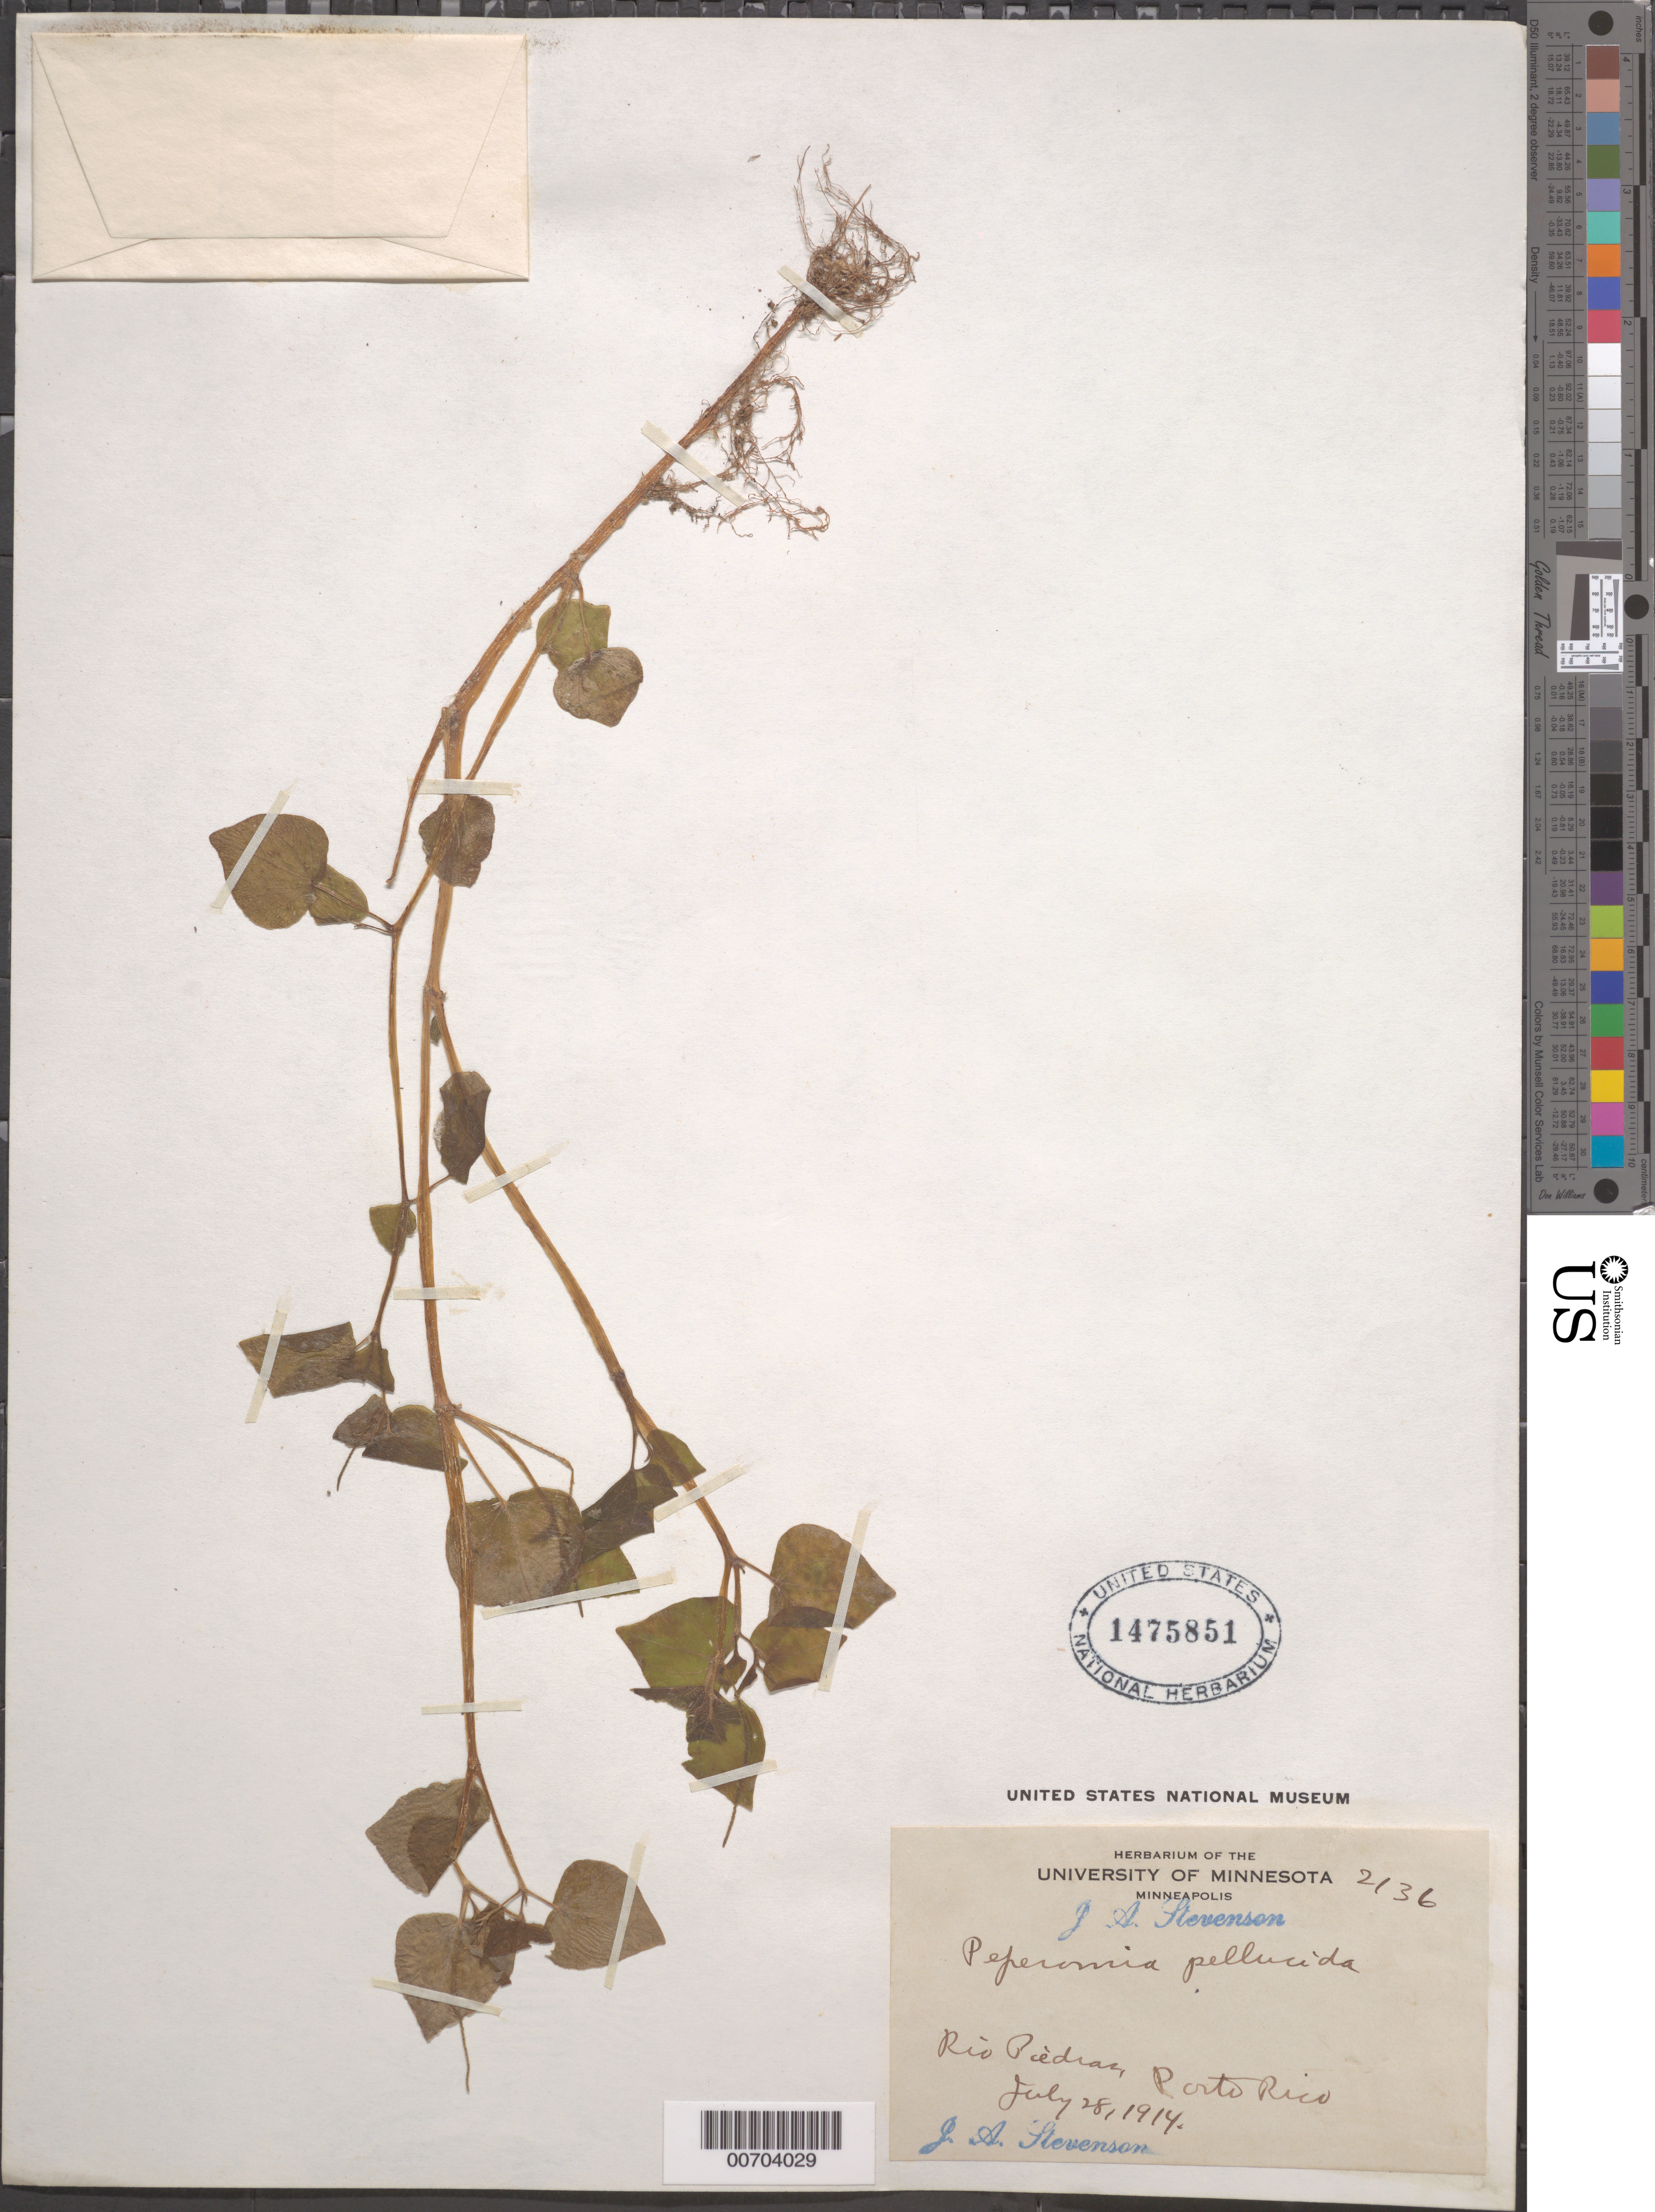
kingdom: Plantae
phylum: Tracheophyta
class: Magnoliopsida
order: Piperales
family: Piperaceae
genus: Peperomia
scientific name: Peperomia pellucida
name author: (L.) Kunth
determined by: Stevenson, J. A.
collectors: J. Stevenson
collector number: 2136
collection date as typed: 28 Jul 1914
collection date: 1914-07-28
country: Puerto Rico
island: Greater Antilles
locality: Río Piedras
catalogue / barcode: US 1475851